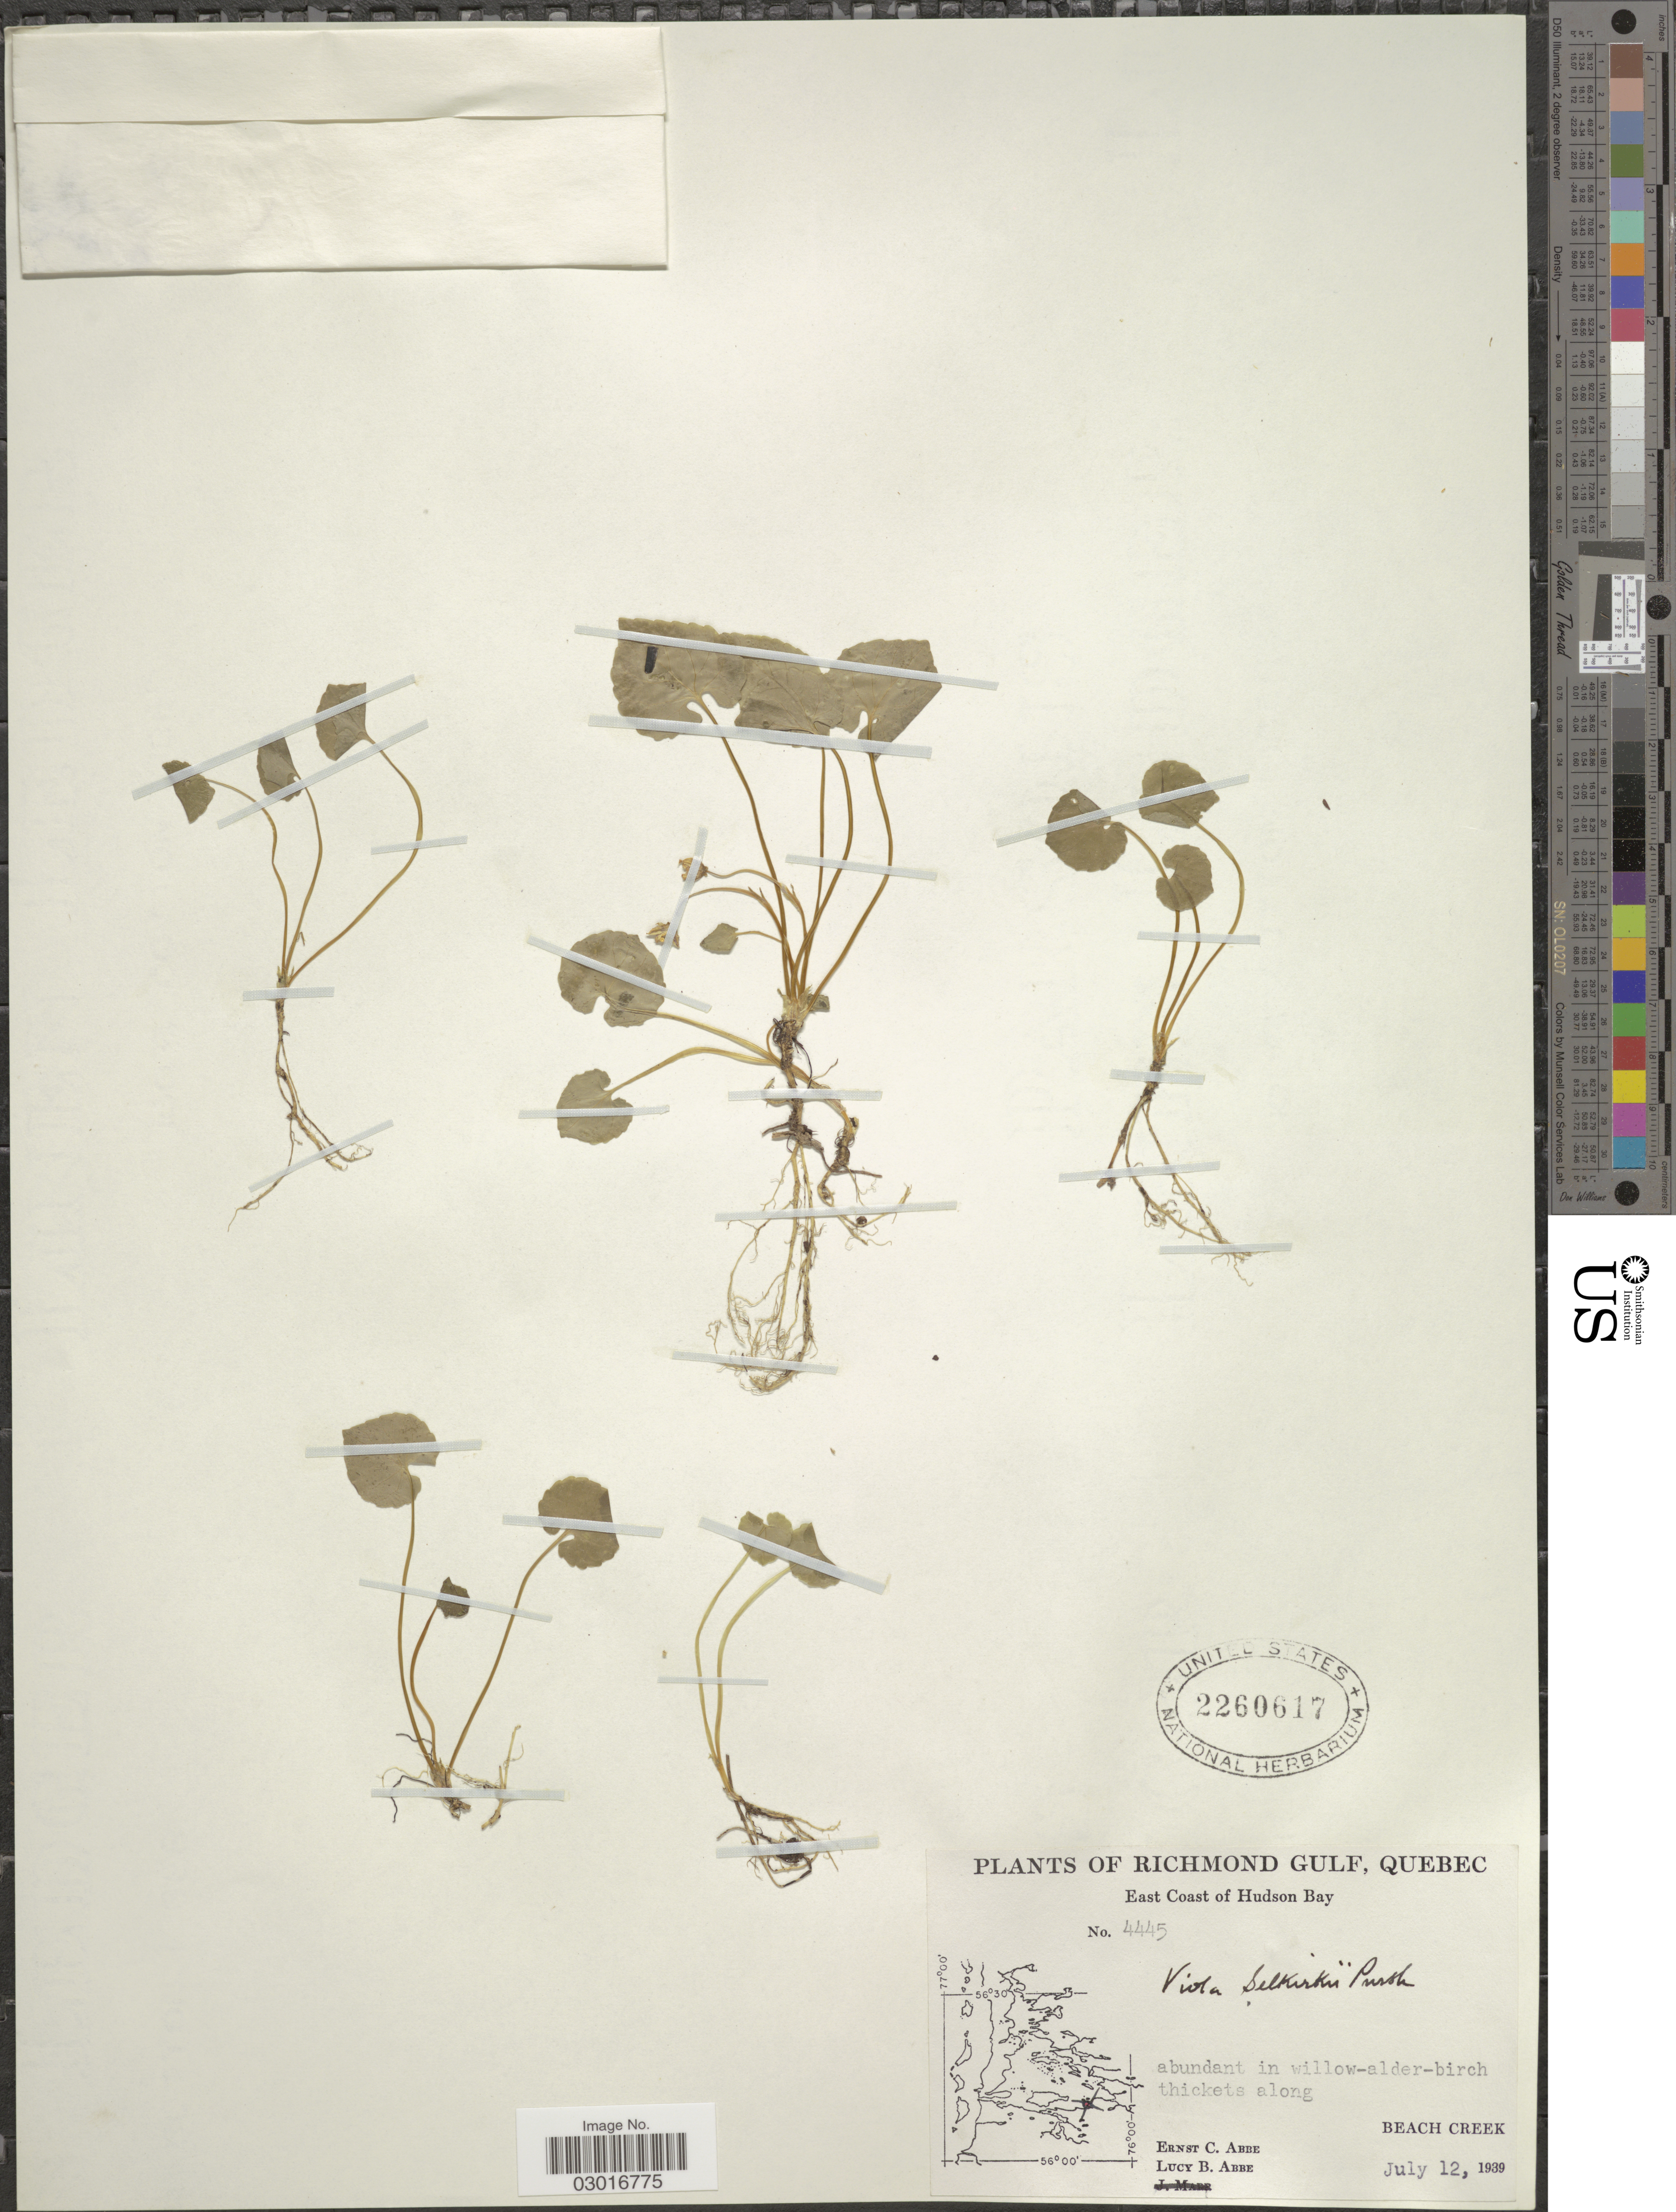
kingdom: Plantae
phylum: Tracheophyta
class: Magnoliopsida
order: Malpighiales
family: Violaceae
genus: Viola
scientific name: Viola selkirkii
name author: Pursh ex Goldie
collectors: E. C. Abbe & L. B. Abbe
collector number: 4445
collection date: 1939-07-12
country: Canada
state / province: Quebec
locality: Richmond Gulf, East Coast of Hudson Bay. Beach Creek.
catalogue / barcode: US 2260617